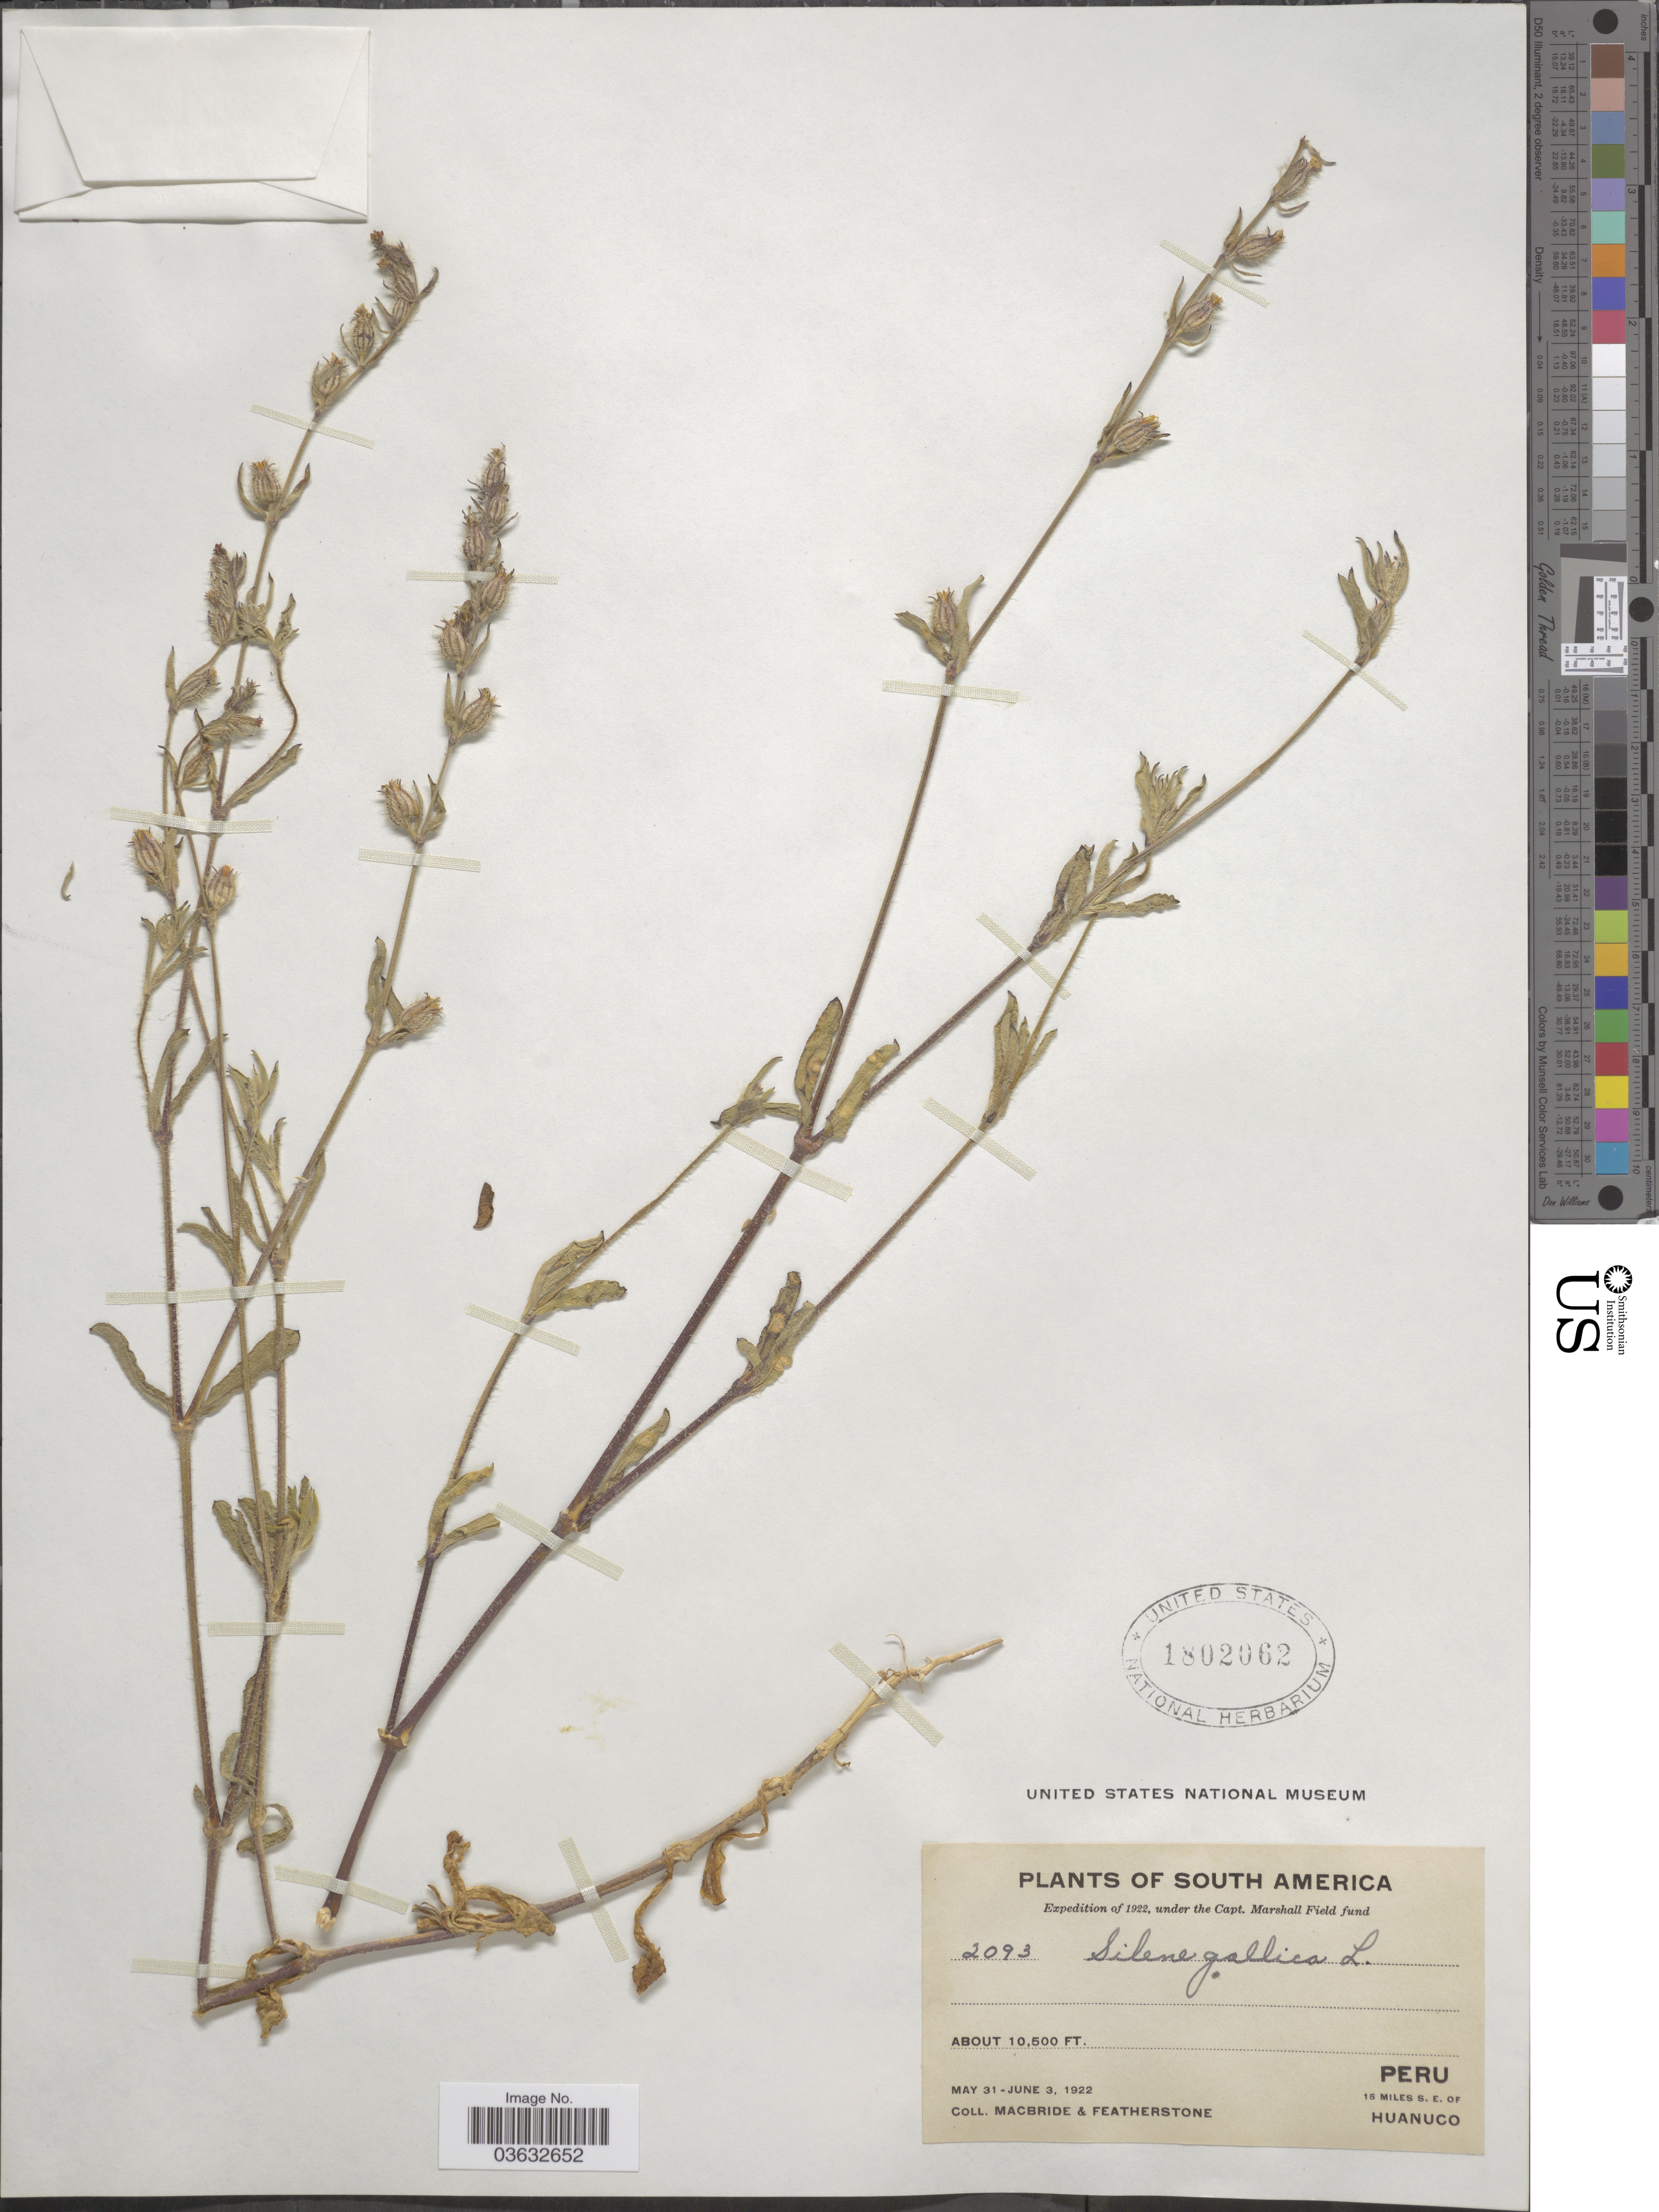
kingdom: Plantae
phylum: Tracheophyta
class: Magnoliopsida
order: Caryophyllales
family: Caryophyllaceae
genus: Silene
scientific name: Silene gallica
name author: L.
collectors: Macbride, -- & -. Featherstone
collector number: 2093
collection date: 1922-05-31/1922-06-03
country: Peru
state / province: Huánuco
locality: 15 miles SE of Huanuco.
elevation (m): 3200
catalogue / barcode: US 1802062